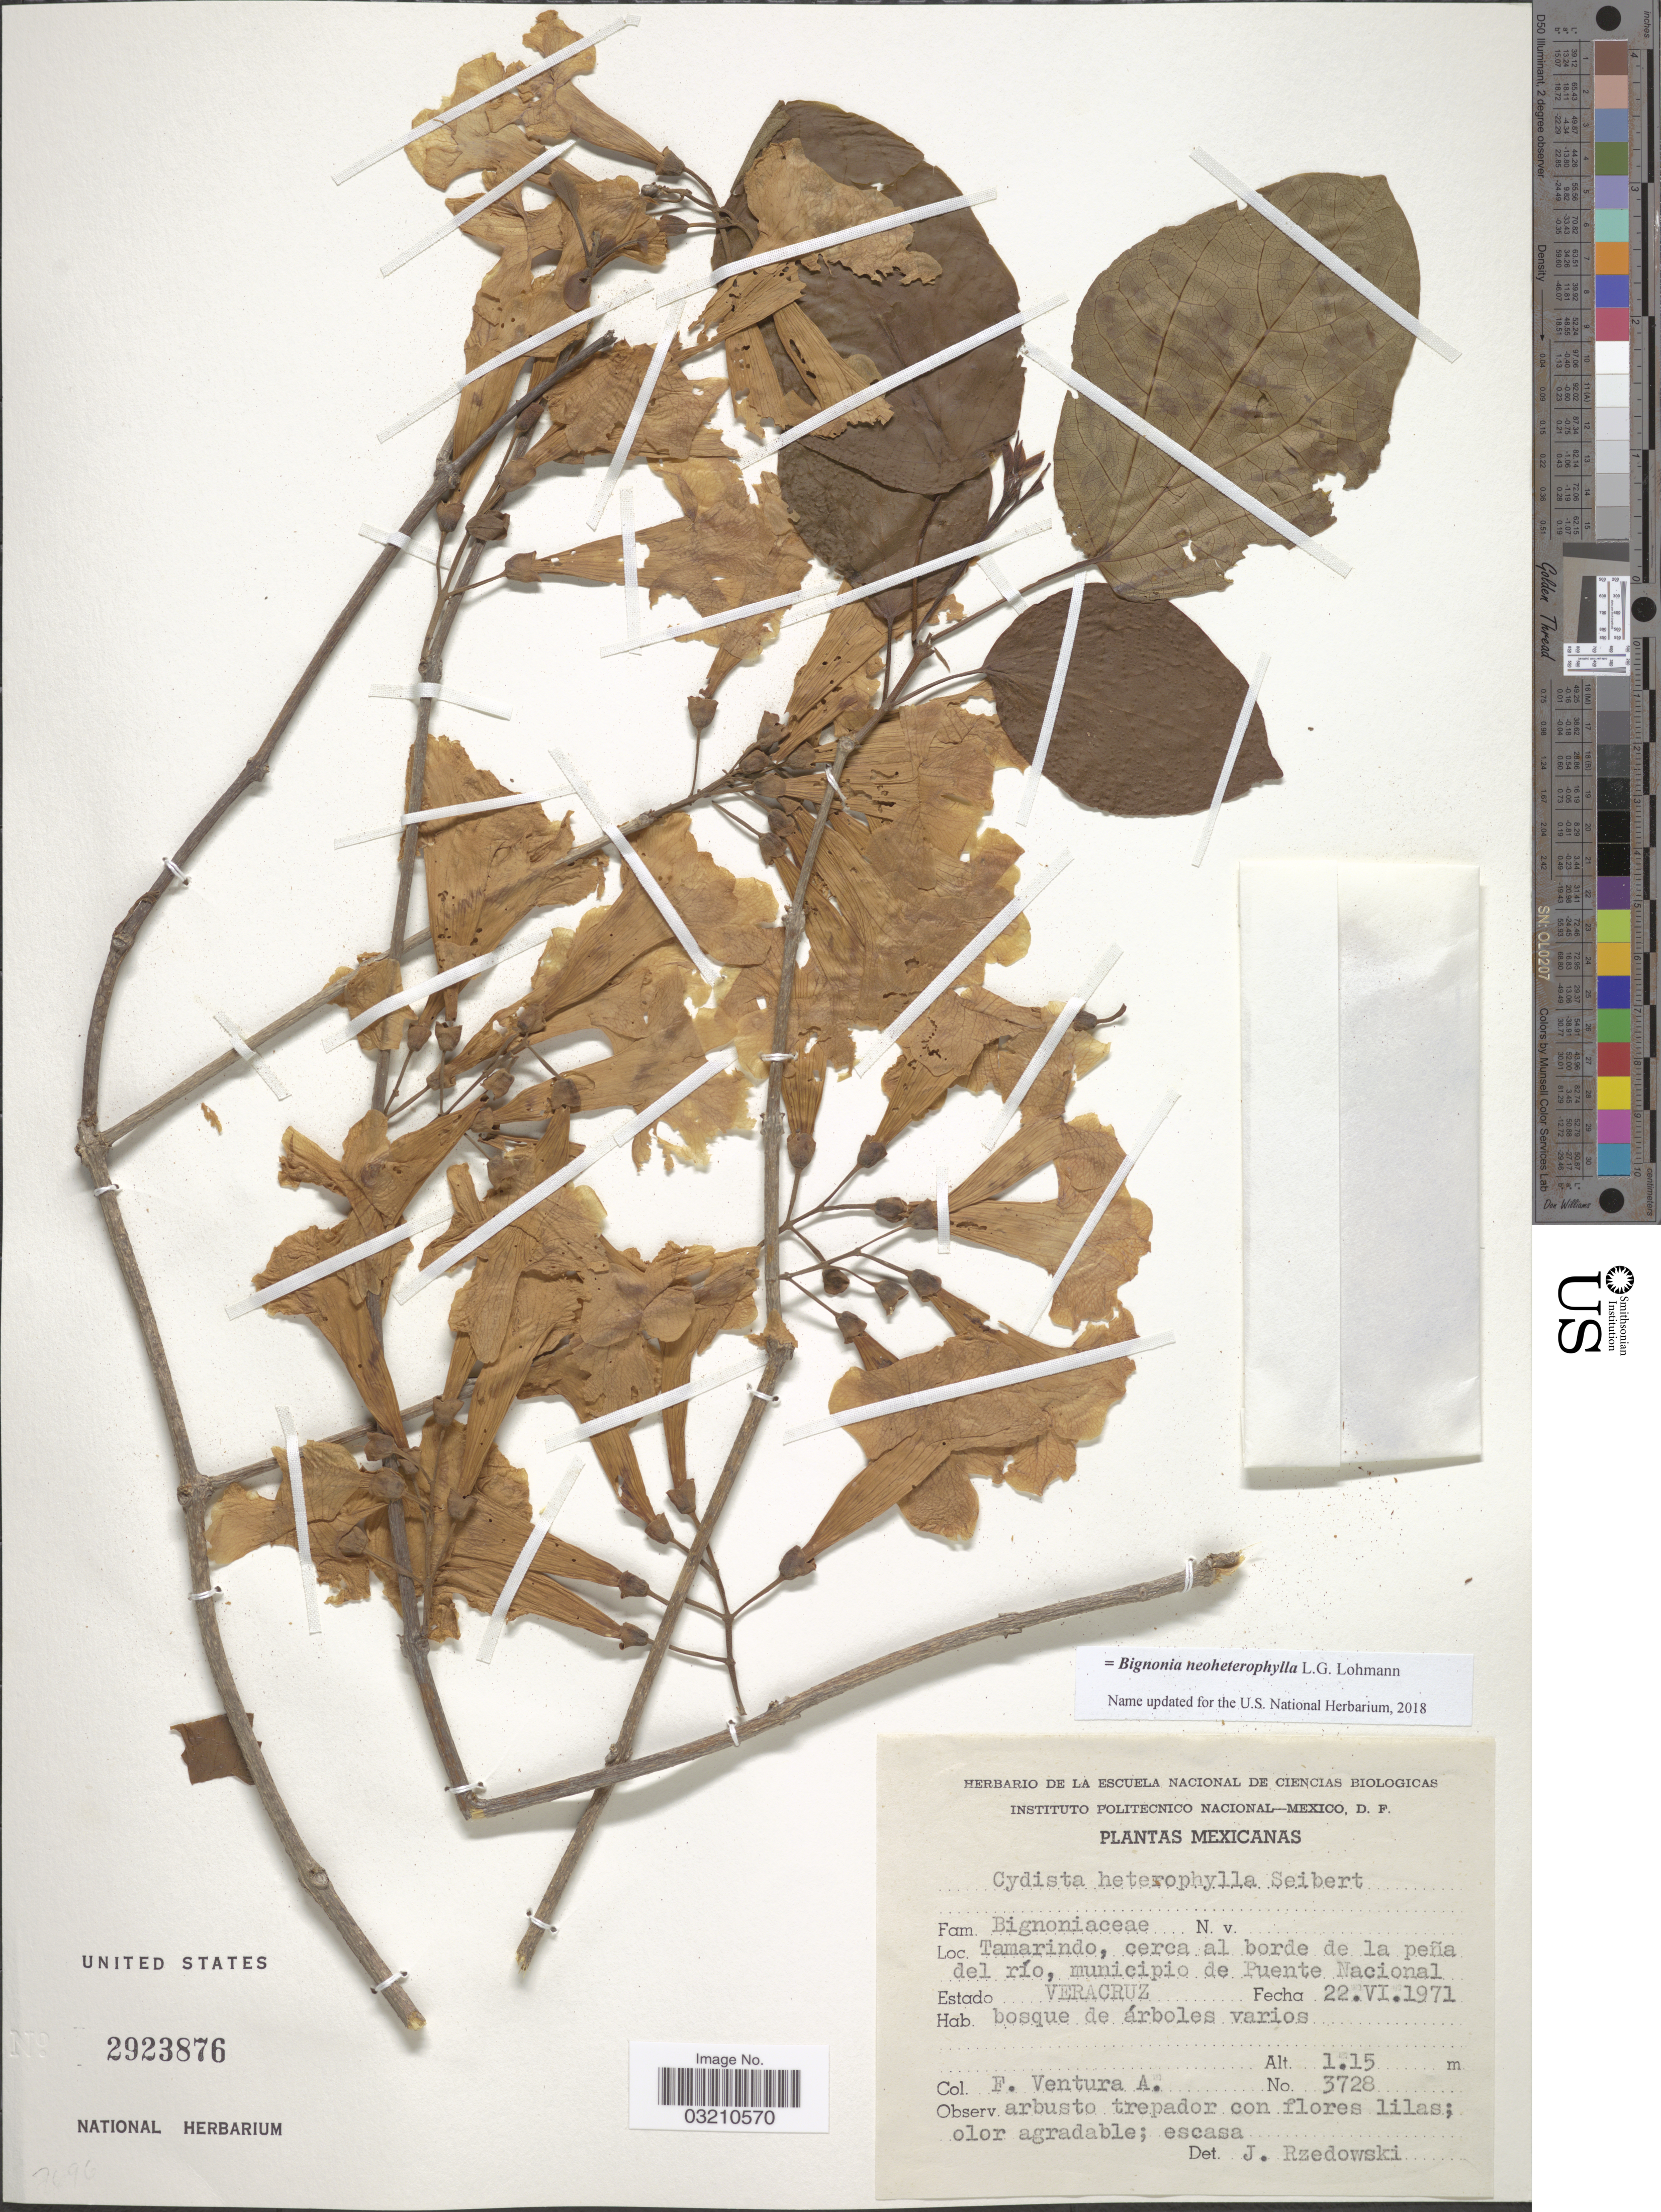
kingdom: Plantae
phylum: Tracheophyta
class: Magnoliopsida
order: Lamiales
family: Bignoniaceae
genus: Bignonia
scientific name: Bignonia neoheterophylla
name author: L.G. Lohmann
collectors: F. Ventura A.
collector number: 3728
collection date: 1971-06-22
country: Mexico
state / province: Veracruz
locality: Tamarindo, cerca al borde de la peña del río, municipio de Puente Nacional. Estado Vera Cruz.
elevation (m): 1.15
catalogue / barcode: US 2923876